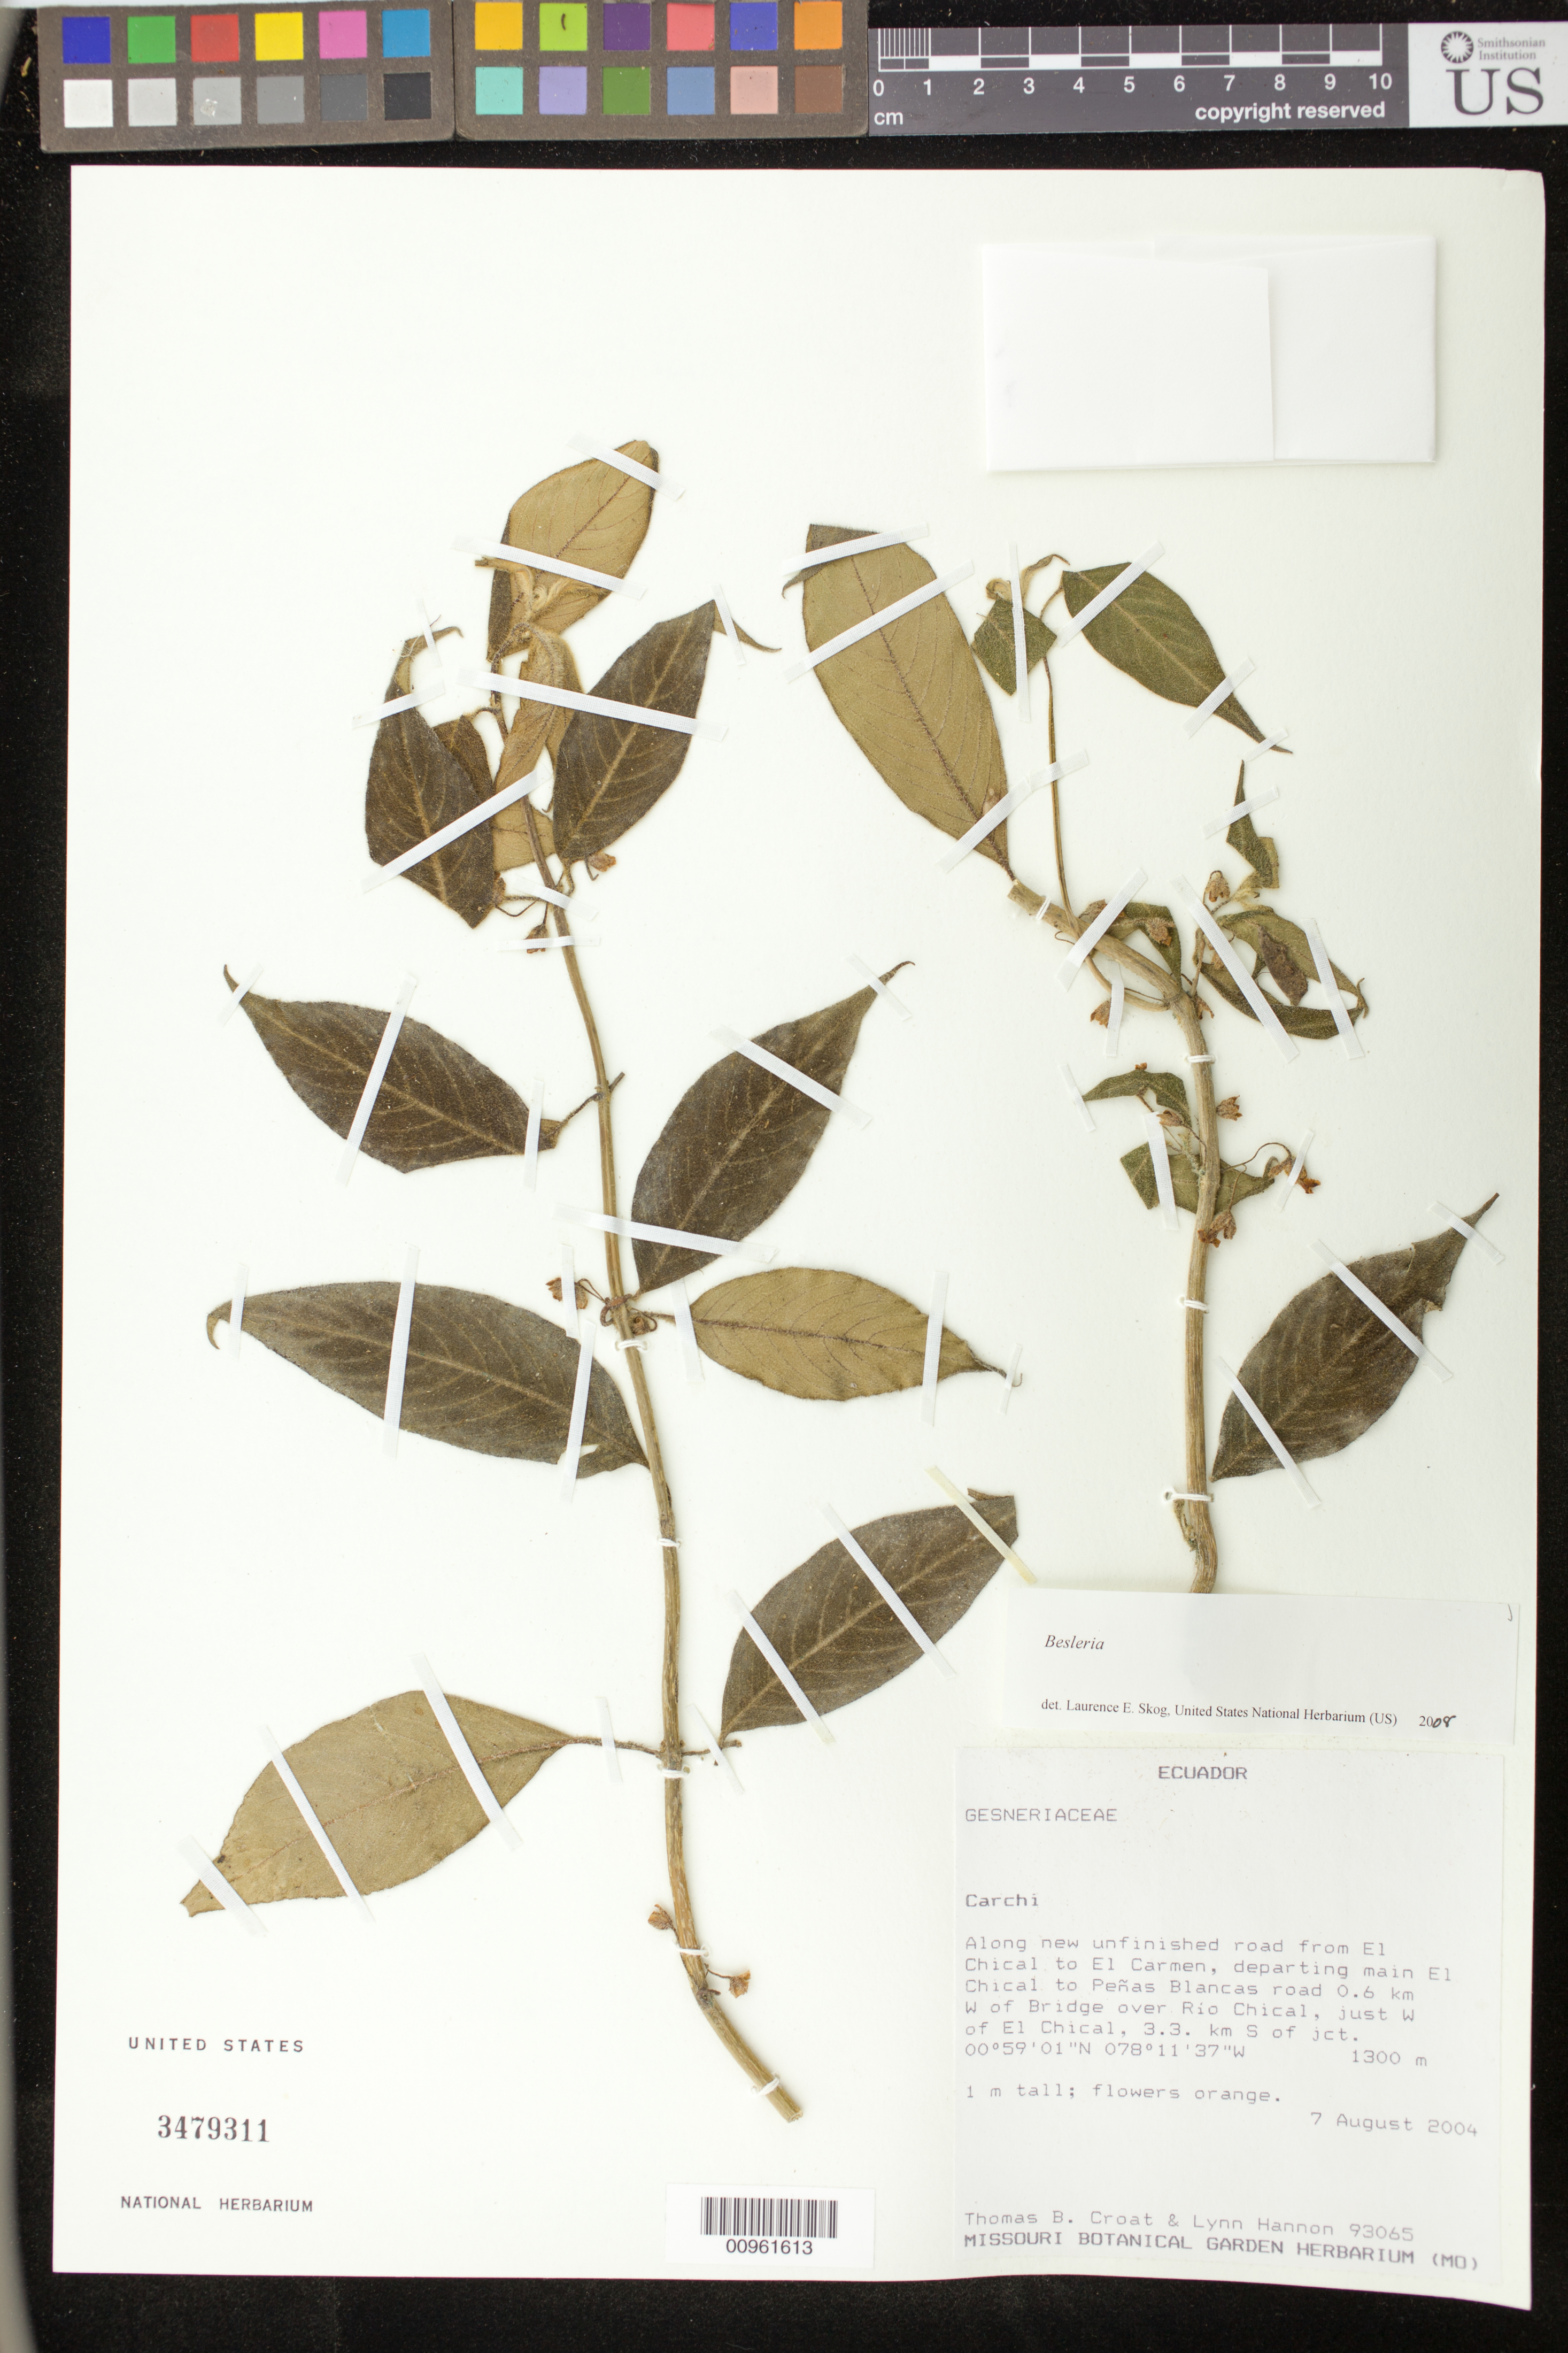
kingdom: Plantae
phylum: Tracheophyta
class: Magnoliopsida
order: Lamiales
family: Gesneriaceae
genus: Besleria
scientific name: Besleria sp.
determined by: Skog, Laurence E.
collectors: T. B. Croat & L. Hannon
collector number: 93065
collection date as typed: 07 Aug 2004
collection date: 2004-08-07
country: Ecuador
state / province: Carchi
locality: Along new unfinished road from El Chical to El Carmen, departing main El Chical to Peñas Blancas road 0.6 km W of Bridge over Río Chical, just W of El Chical, 3.3 km S of jct.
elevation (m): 1300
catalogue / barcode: US 3479311